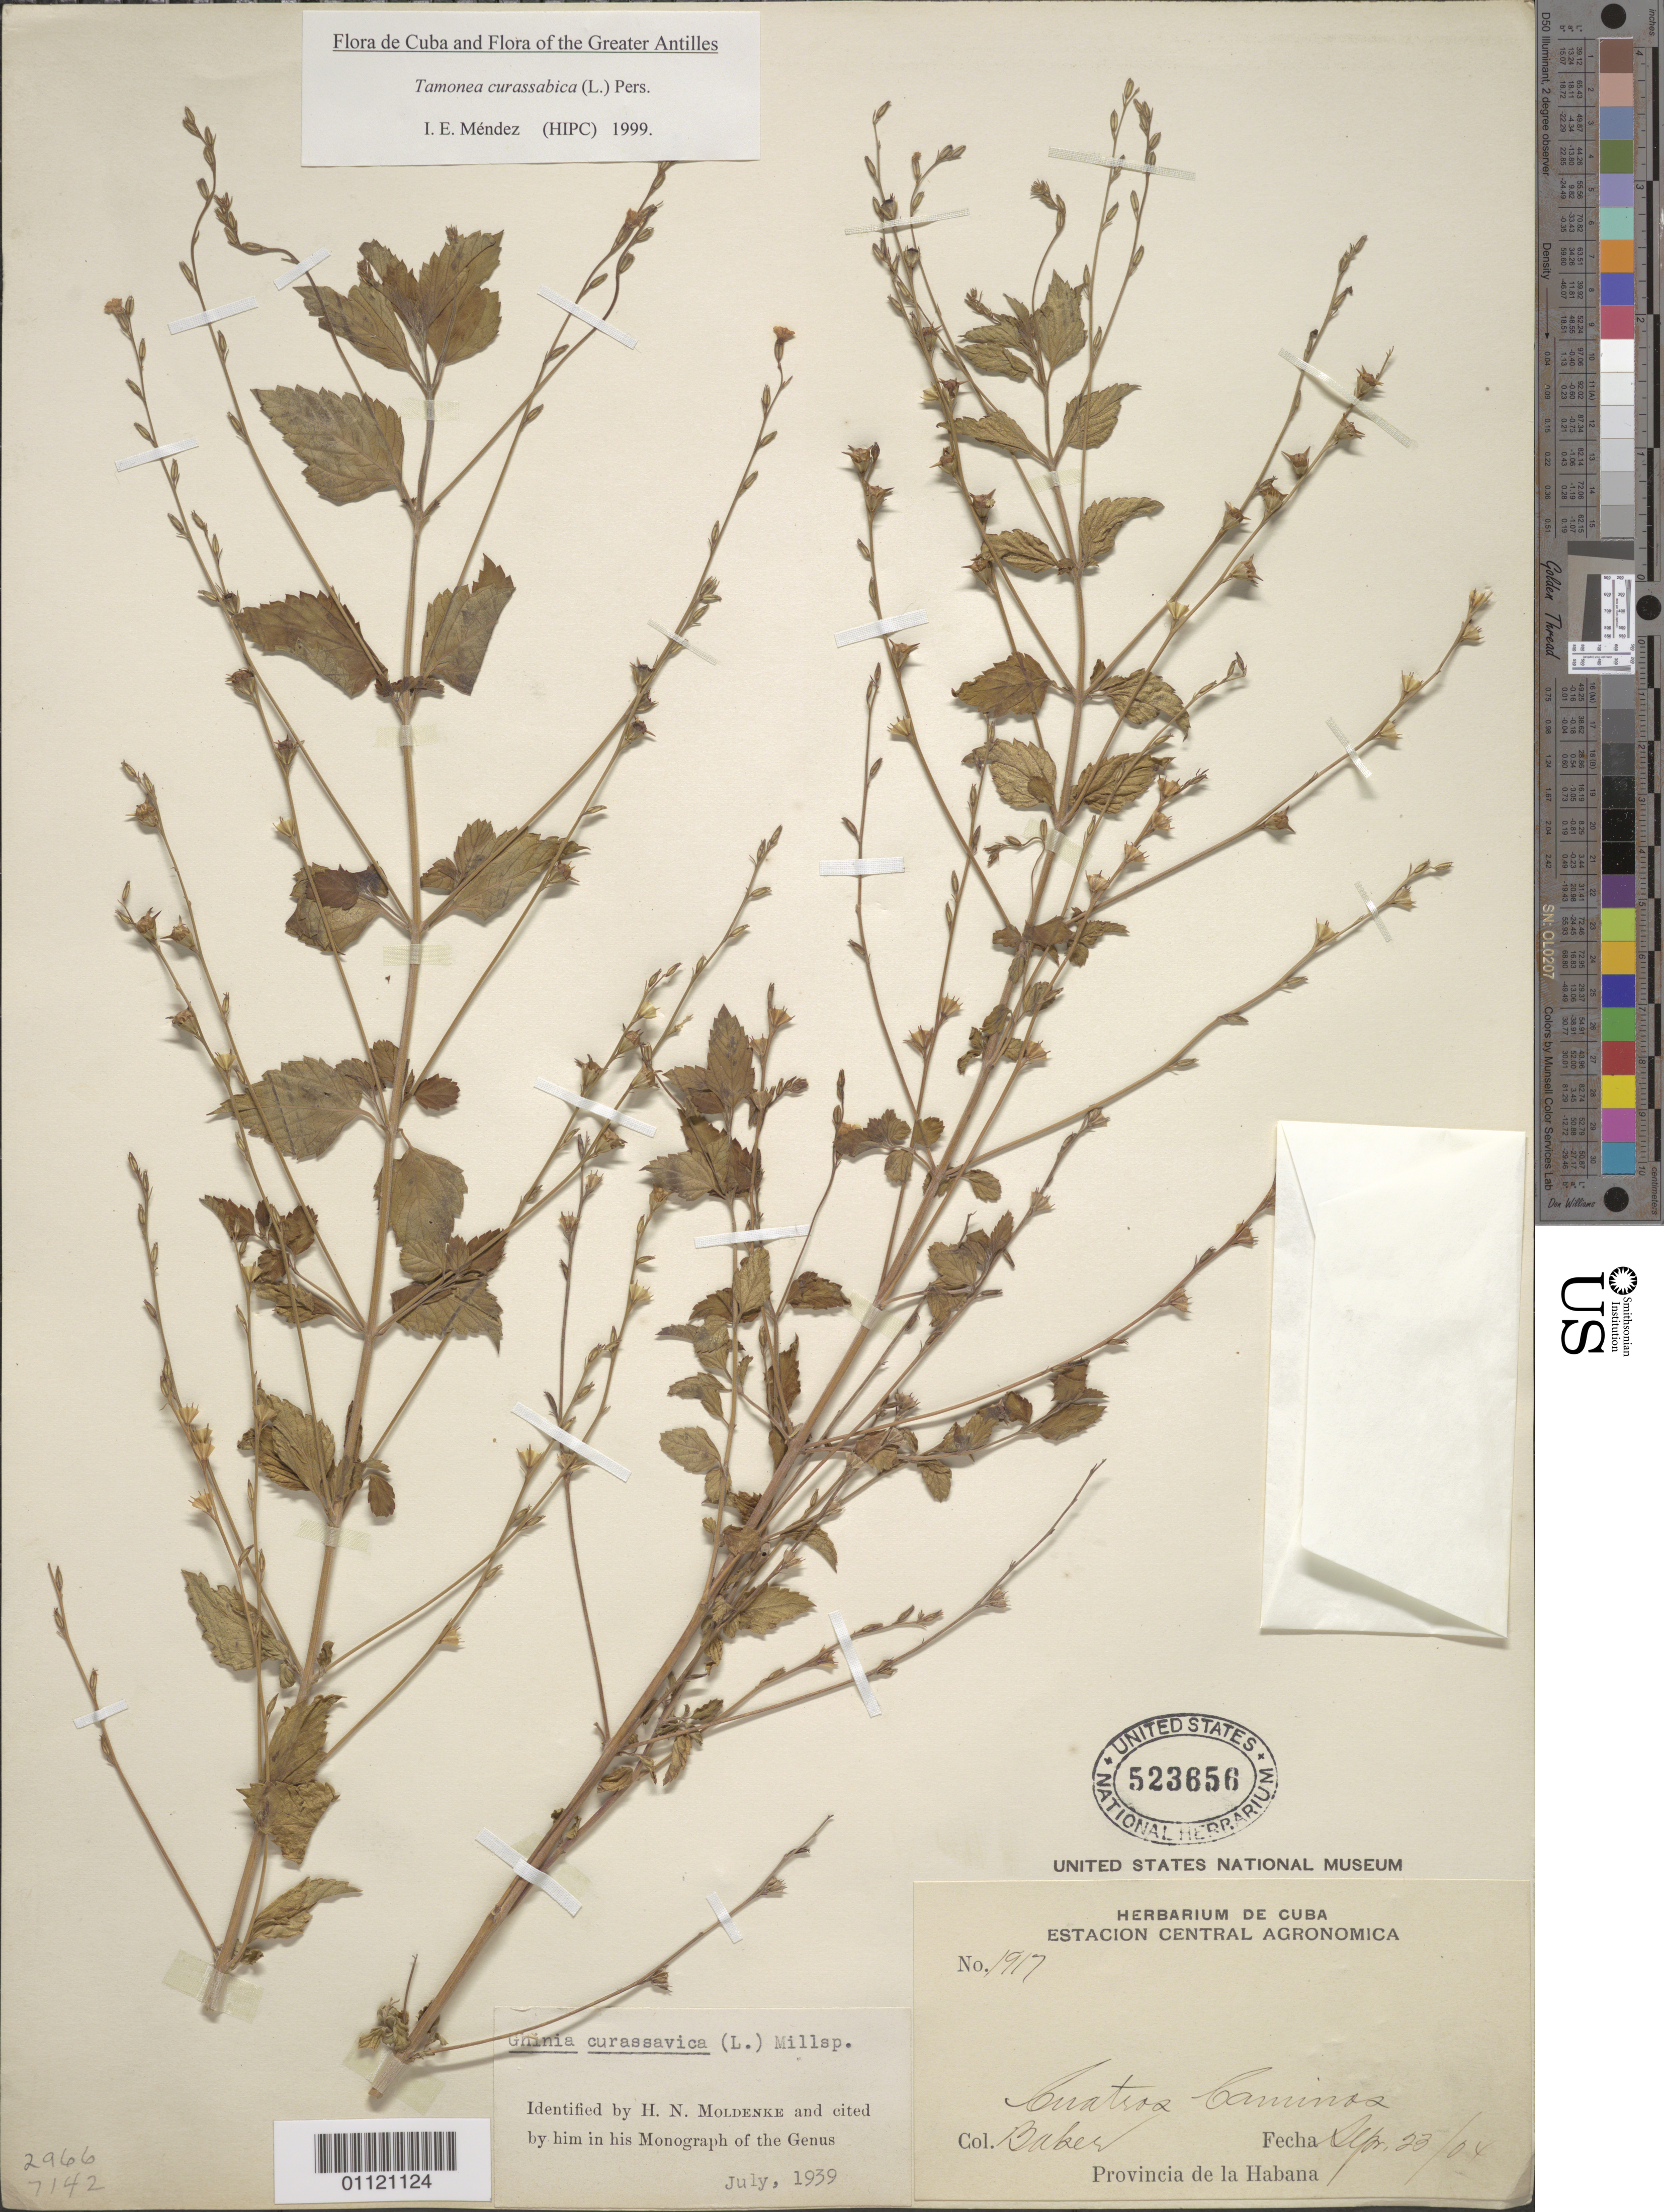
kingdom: Plantae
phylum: Tracheophyta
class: Magnoliopsida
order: Lamiales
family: Verbenaceae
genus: Tamonea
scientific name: Tamonea curassavica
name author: (L.) Pers.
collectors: C. F. Baker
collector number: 1917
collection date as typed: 23 Sep 1904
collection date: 1904-09-23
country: Cuba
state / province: La Habana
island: Cuba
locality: La Habana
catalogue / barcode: US 523656